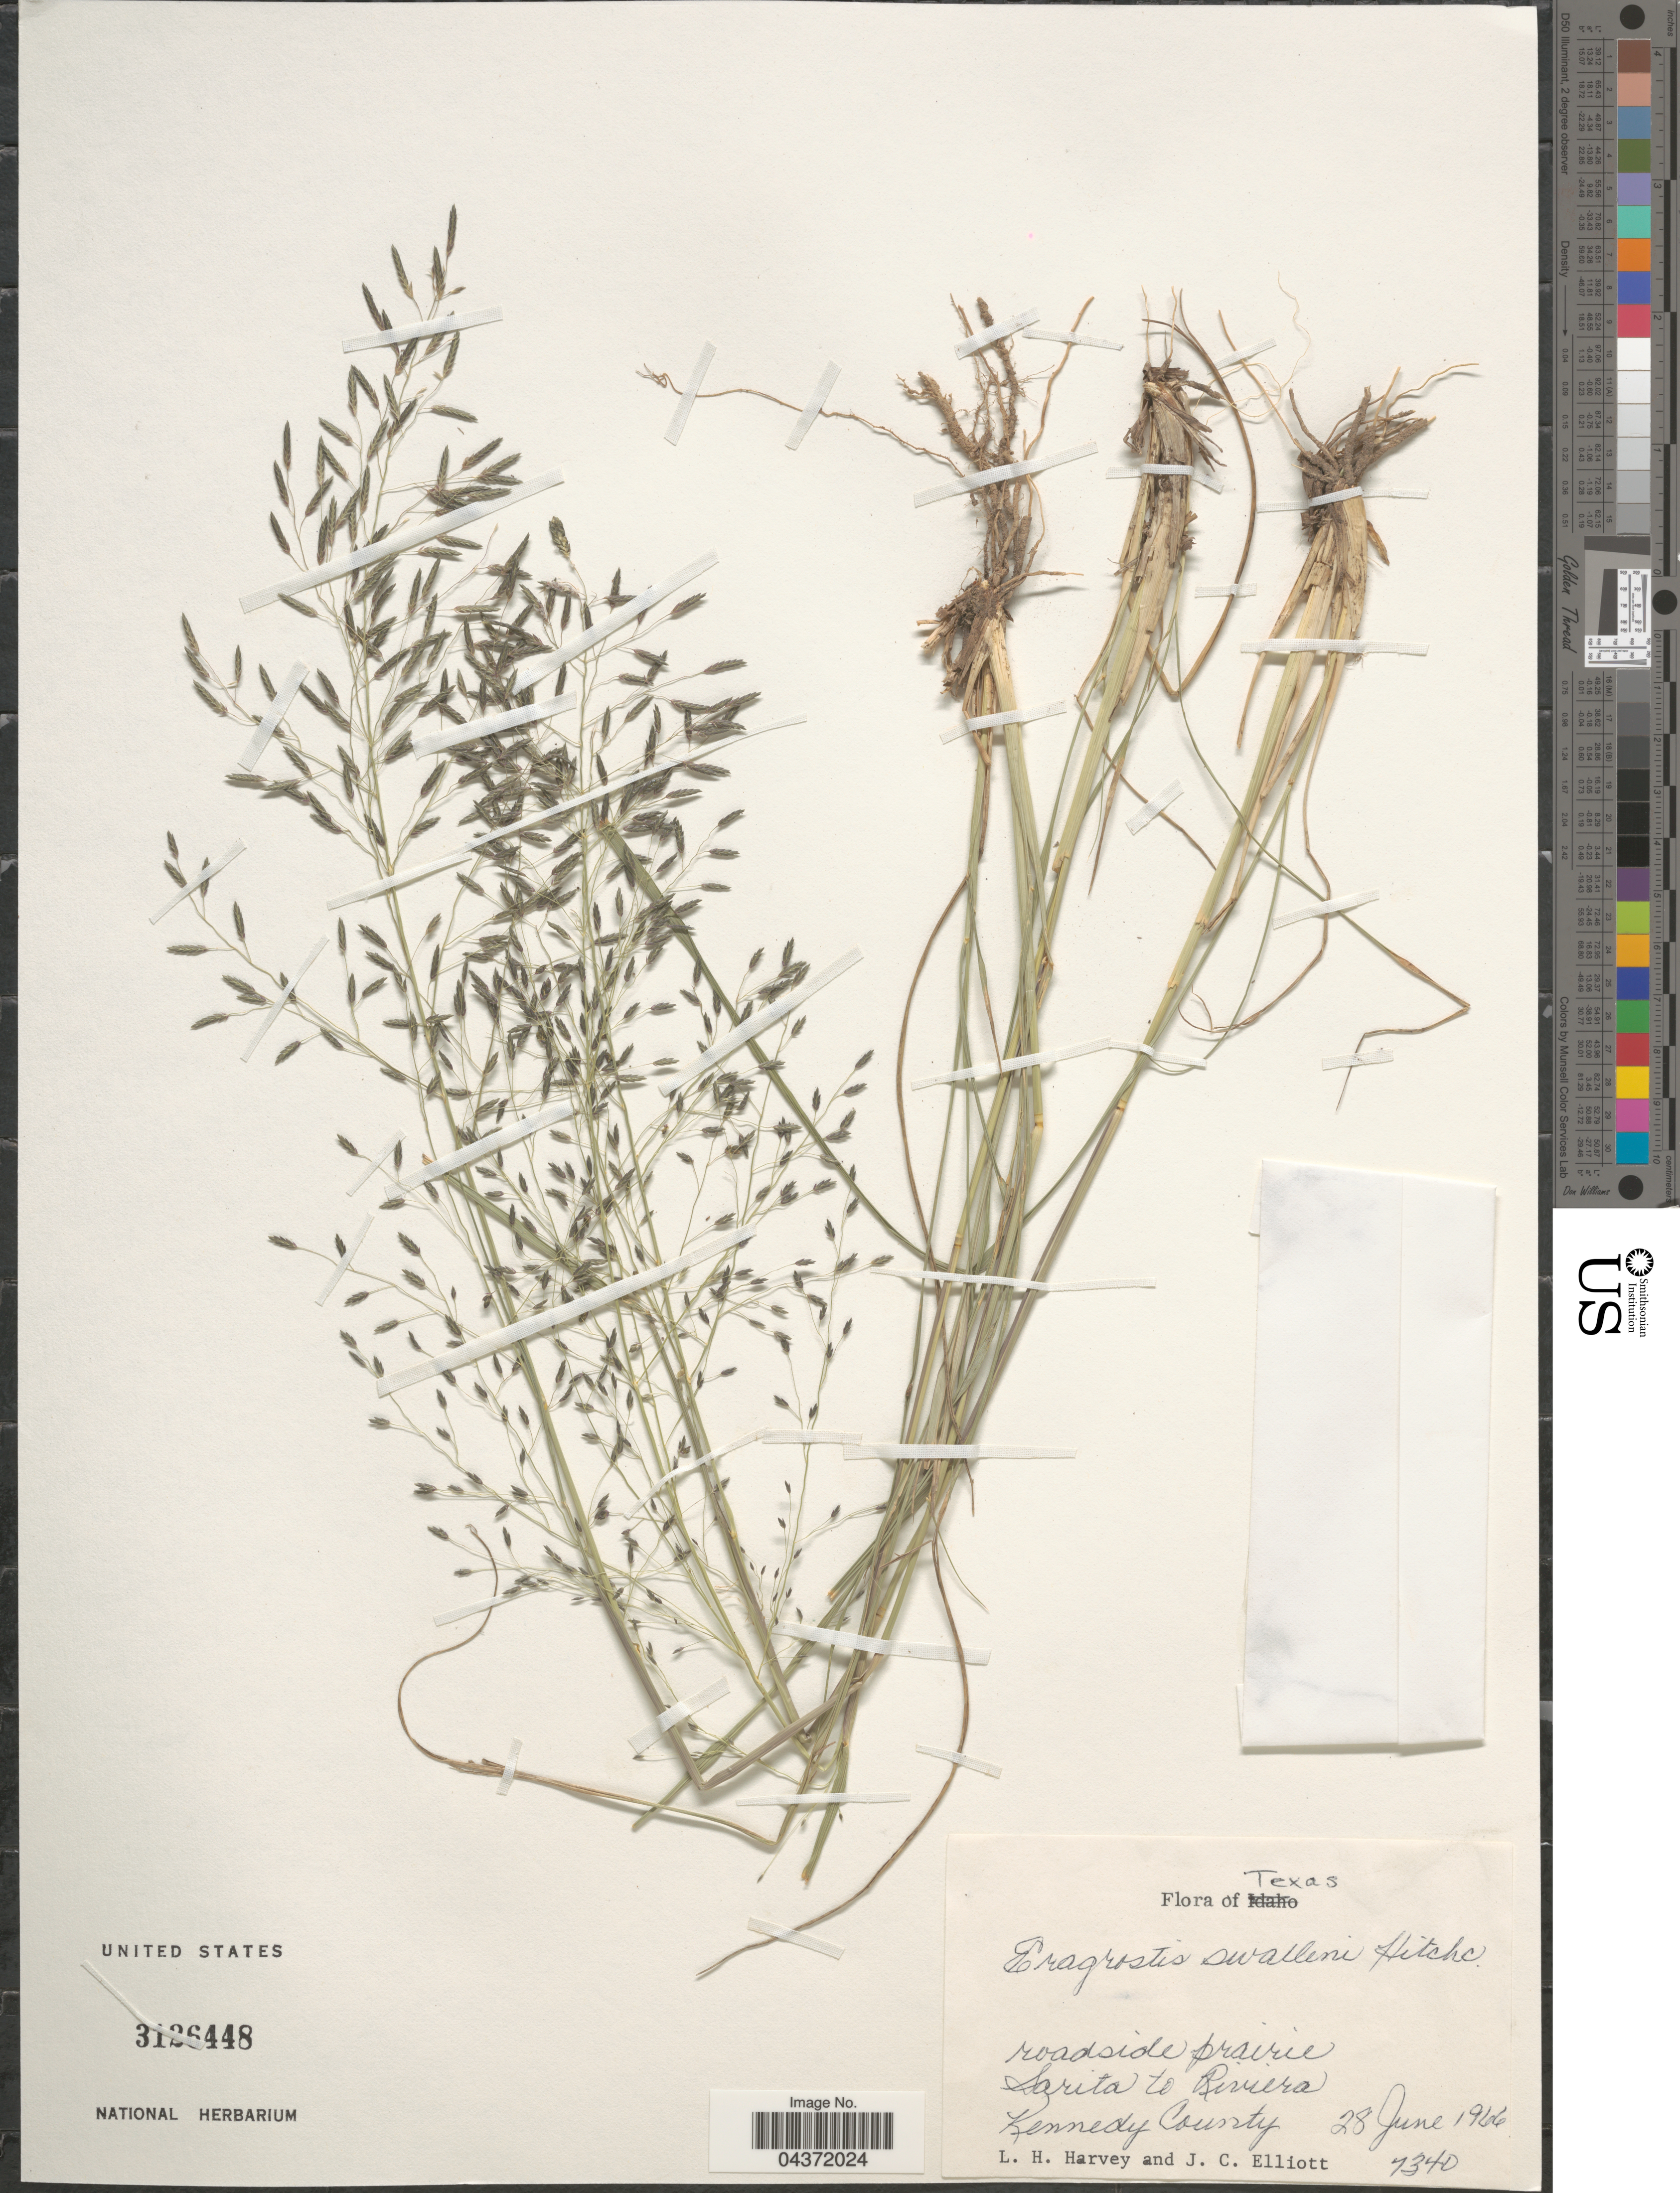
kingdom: Plantae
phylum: Tracheophyta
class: Liliopsida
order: Poales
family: Poaceae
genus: Eragrostis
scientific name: Eragrostis swallenii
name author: Hitchc.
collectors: L. H. Harvey & J. C. Elliott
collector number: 7340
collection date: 1966-06-28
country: United States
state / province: Texas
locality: Sarita to Riviera. Kennedy County.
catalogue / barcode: US 3126448